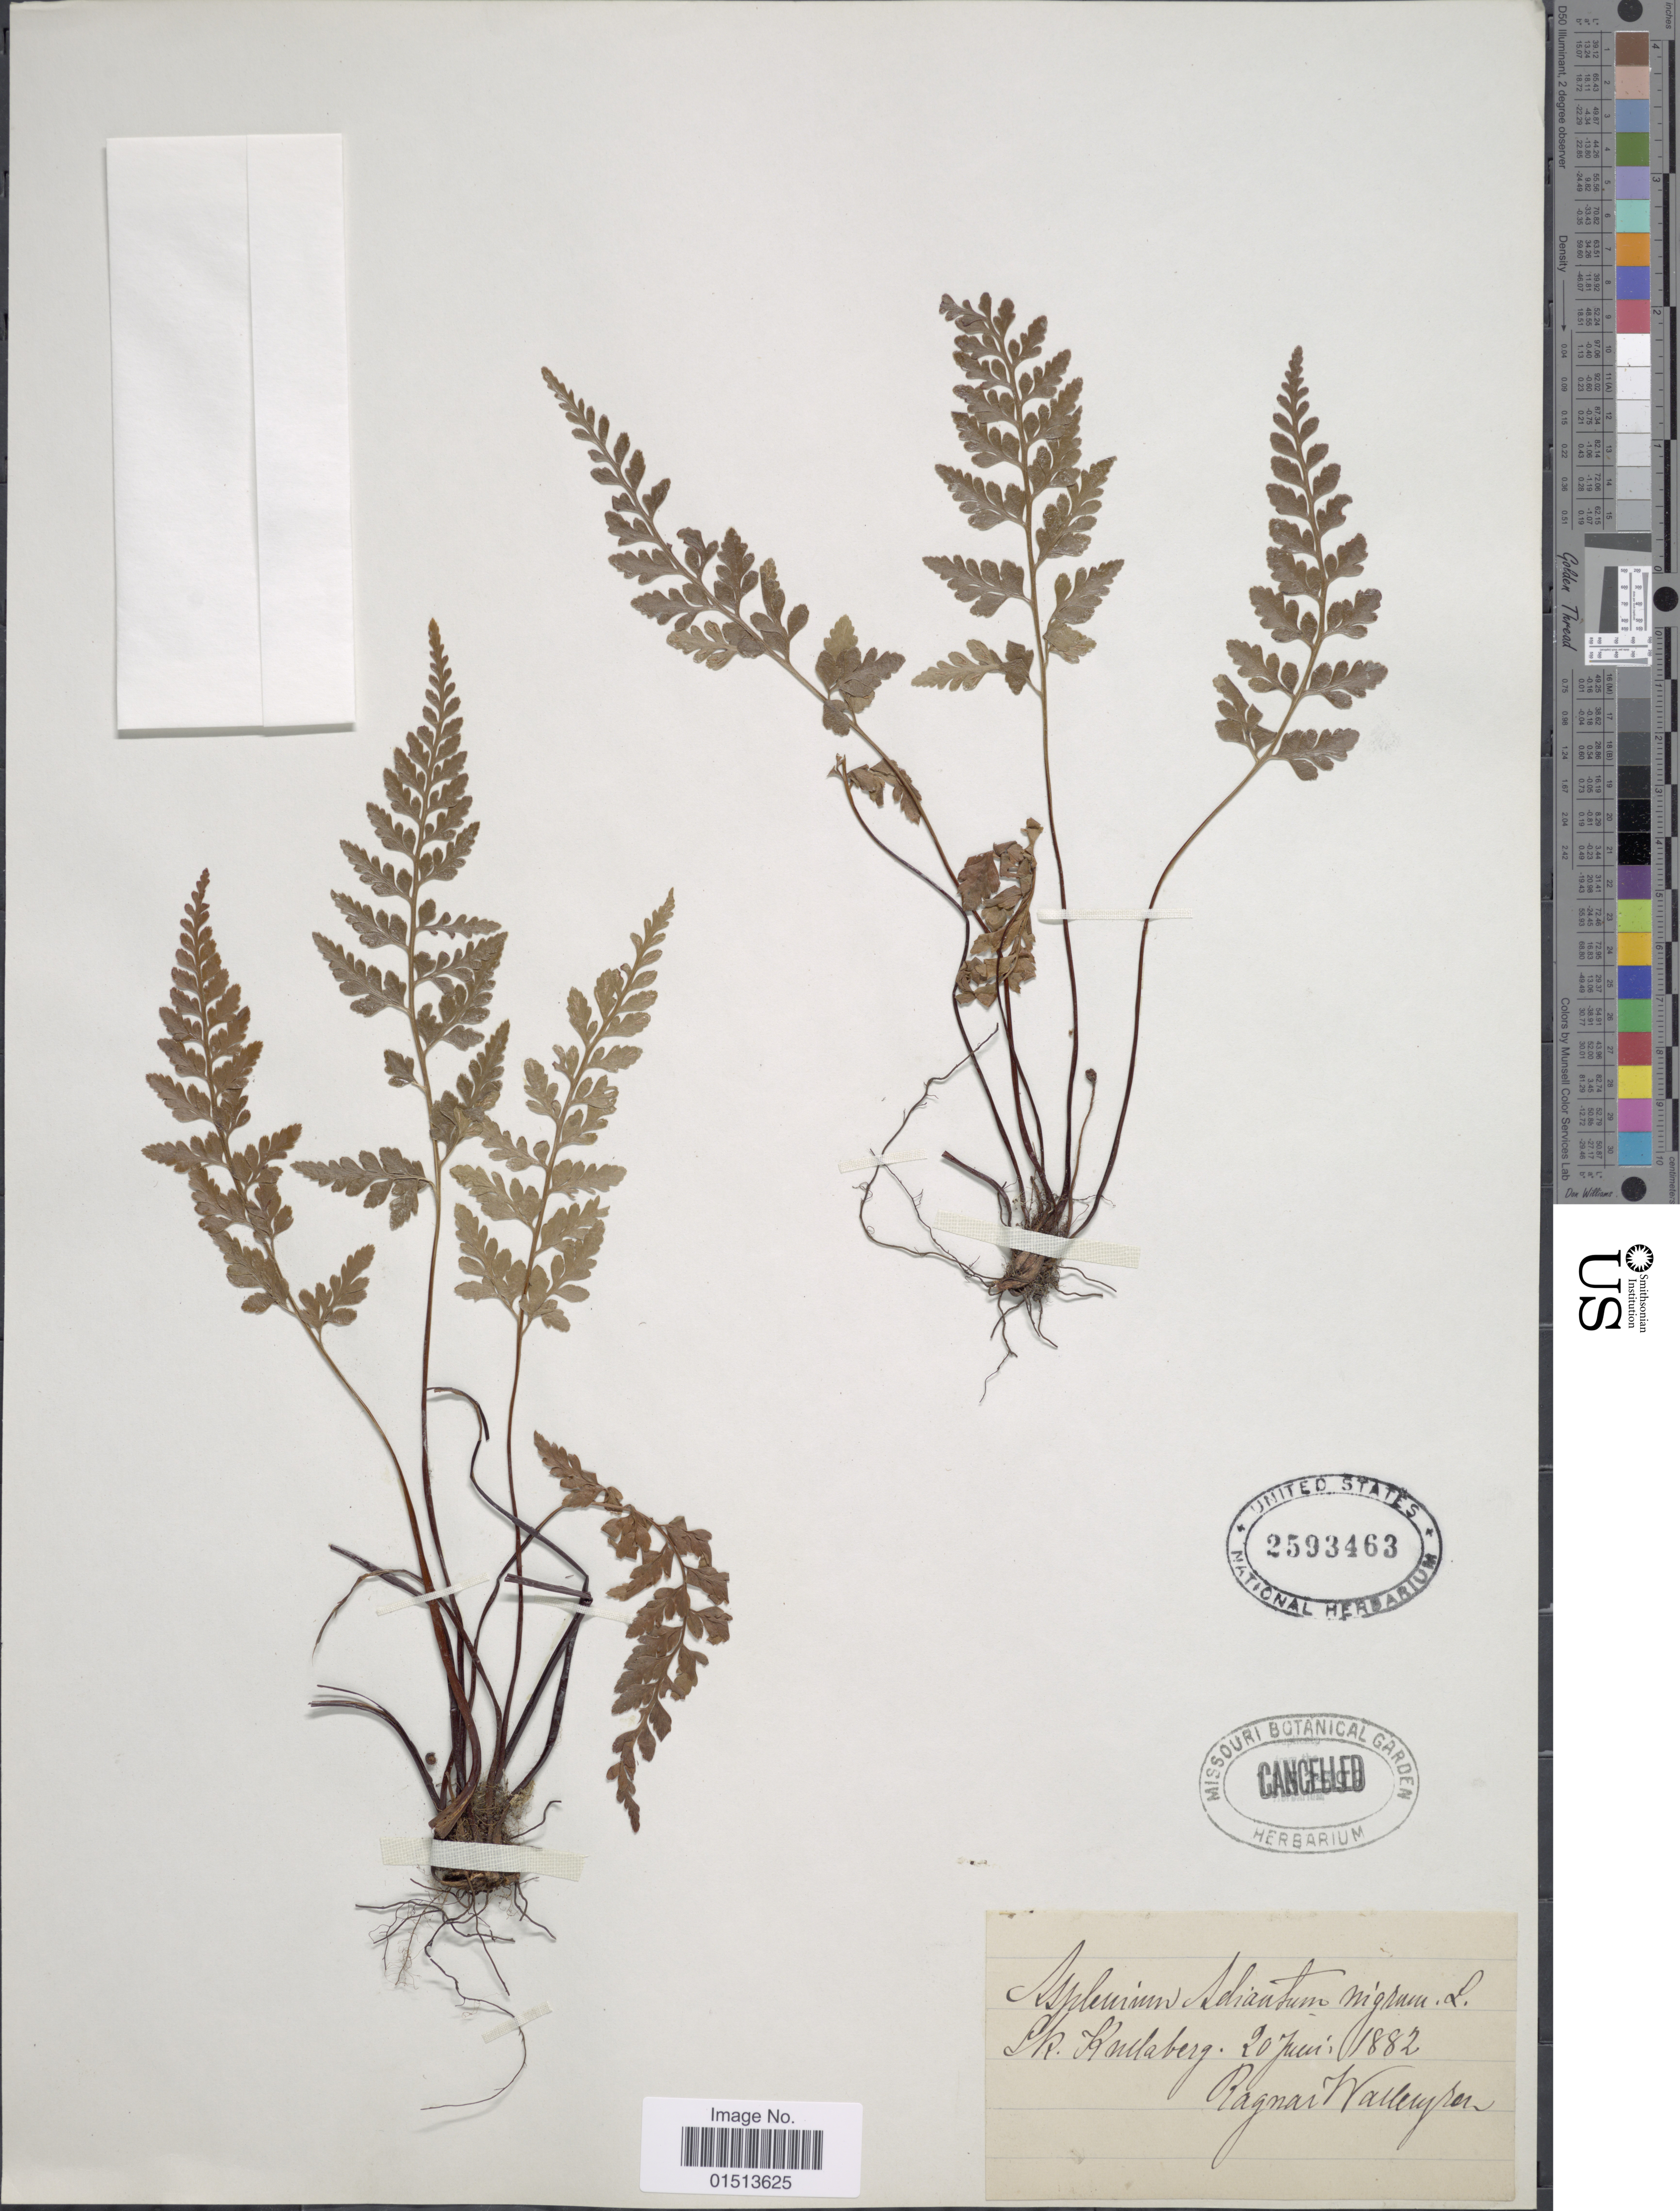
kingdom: Plantae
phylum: Tracheophyta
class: Polypodiopsida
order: Polypodiales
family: Aspleniaceae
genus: Asplenium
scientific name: Asplenium adiantum-nigrum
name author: L.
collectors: R. Wallergren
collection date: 1882-06-20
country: Sweden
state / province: Skåne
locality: Kullaberg.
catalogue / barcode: US 2593463